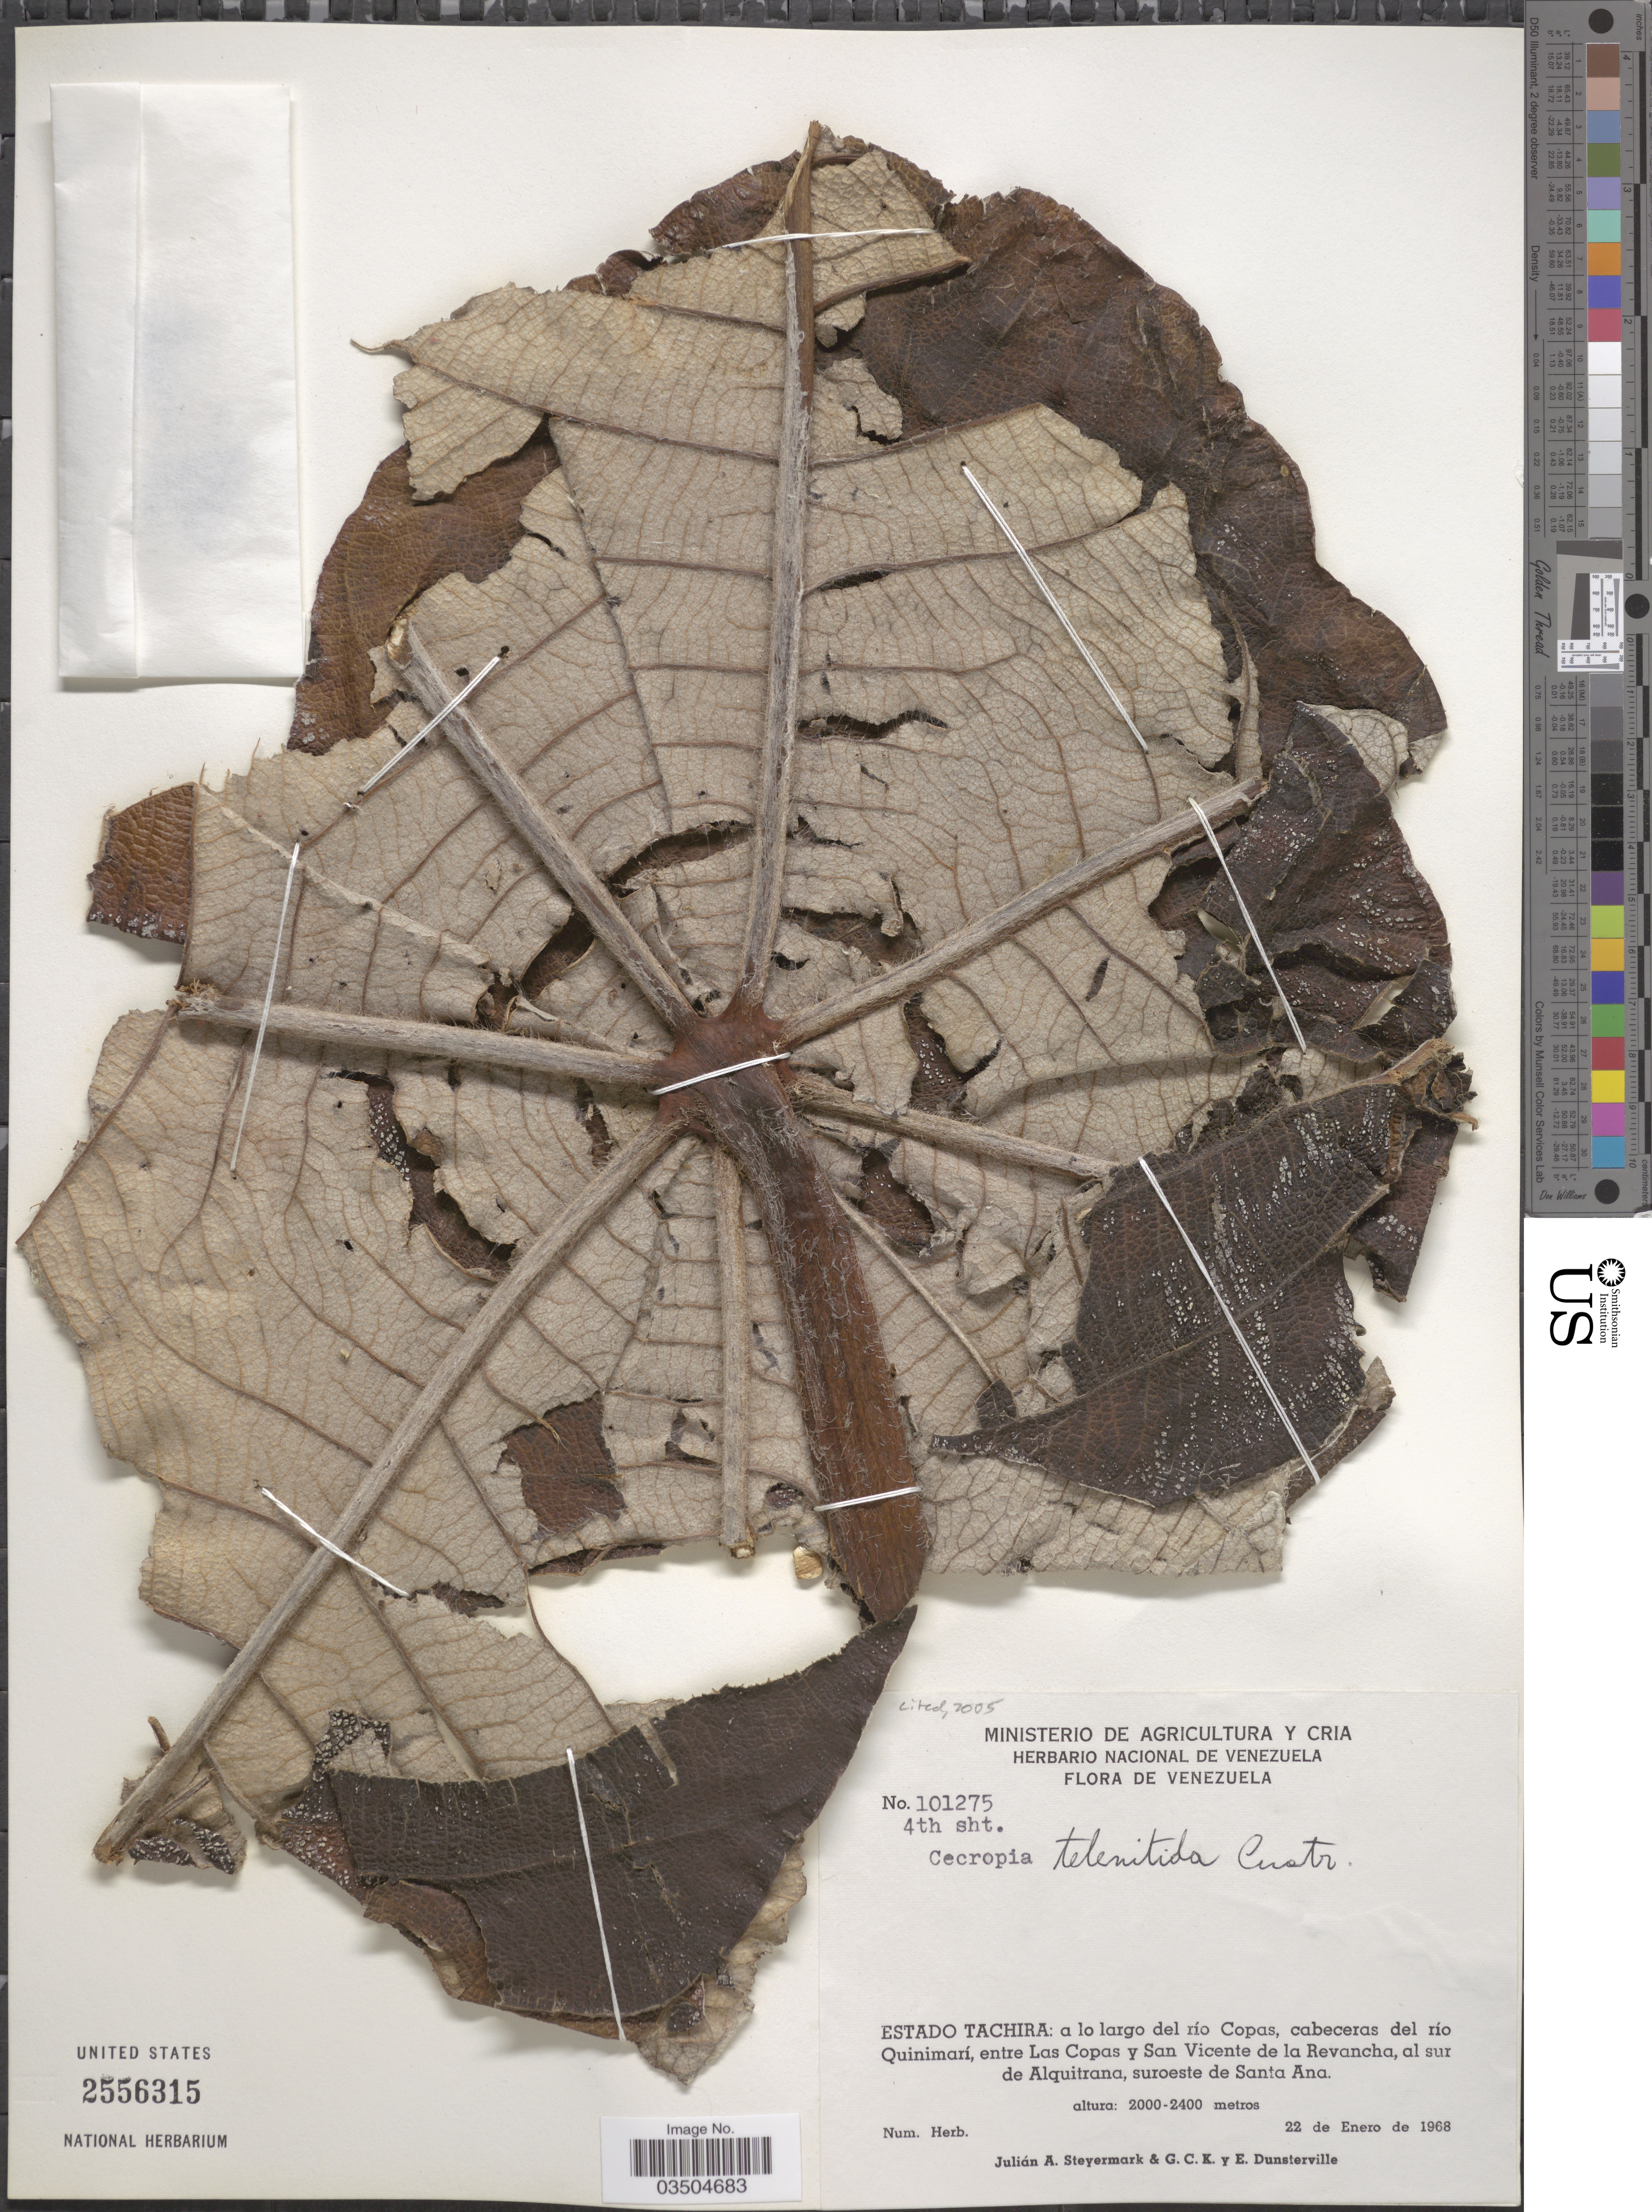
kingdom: Plantae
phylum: Tracheophyta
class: Magnoliopsida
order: Rosales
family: Urticaceae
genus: Cecropia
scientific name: Cecropia telenitida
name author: Cuatrec.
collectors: J. Steyermark, G. C. K. Dunsterville & E. Dunsterville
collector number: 101275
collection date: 1968-01-22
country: Venezuela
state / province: Tachira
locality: A lo largo del río Copas, cabeceras del río Quinimarí, entre Las Copas y San Vicente de la Revancha, al sur de Alquitrana, suroeste de Santa Ana.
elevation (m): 2000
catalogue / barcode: US 2556315